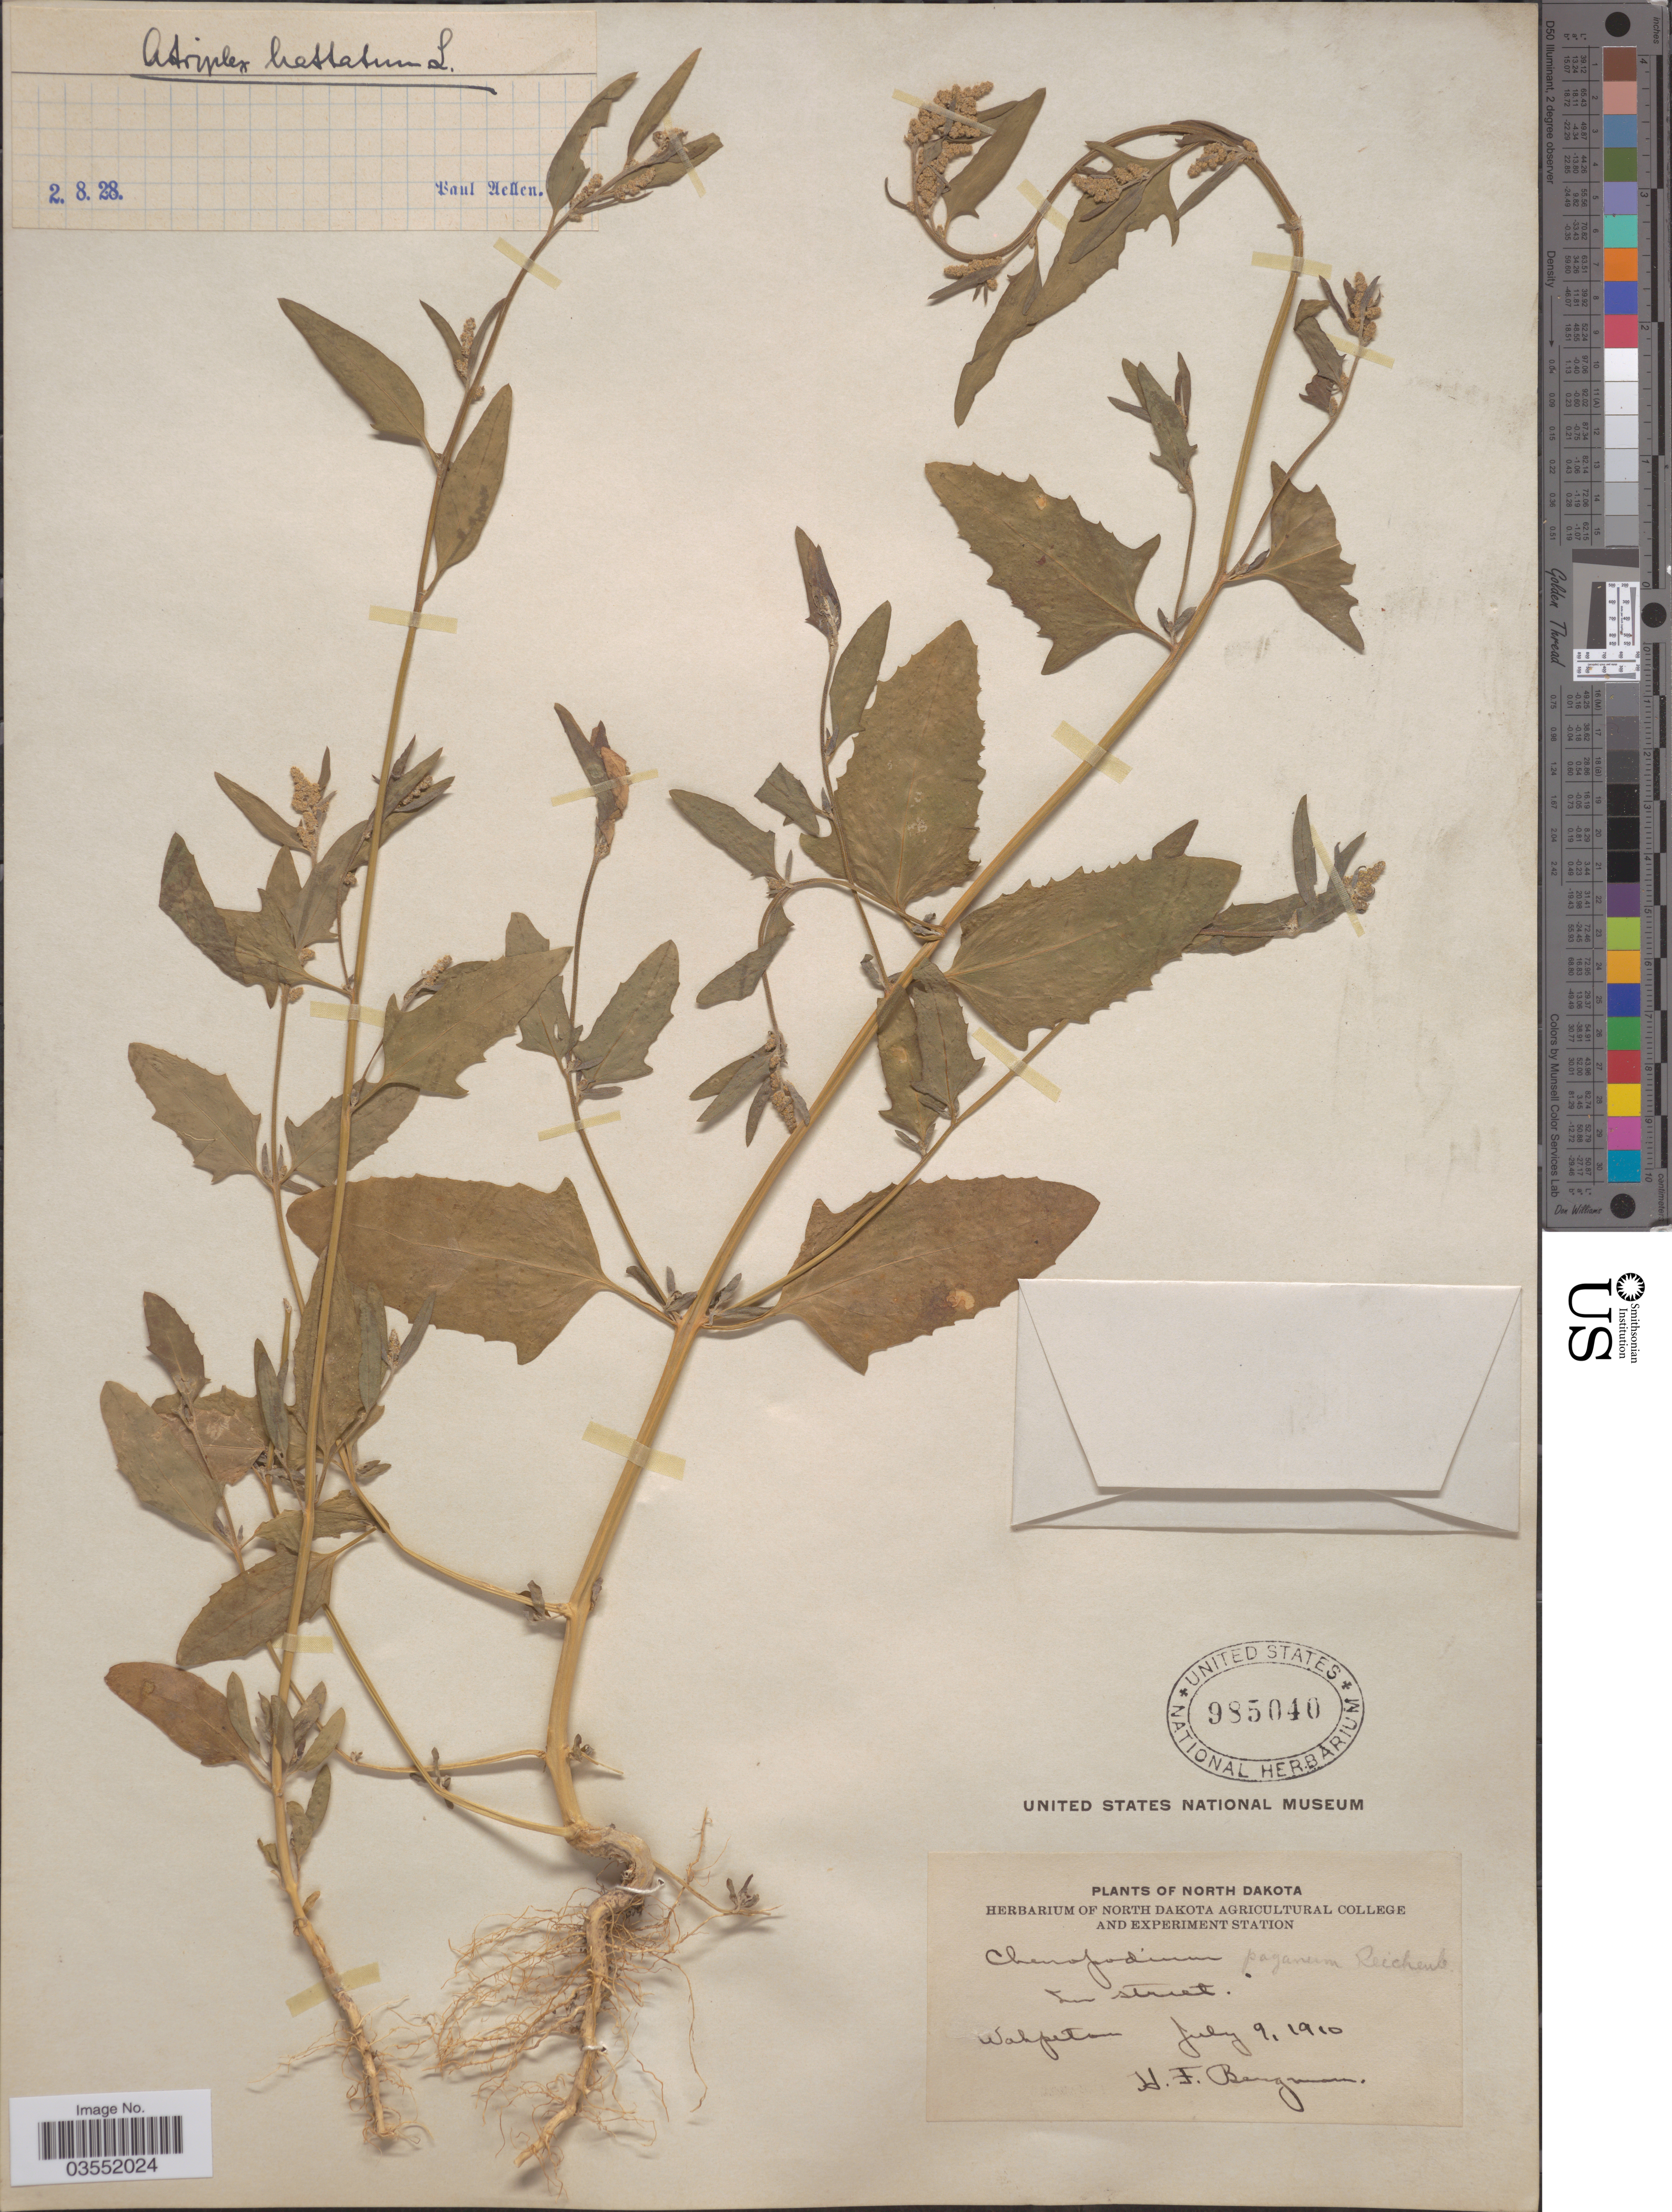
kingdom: Plantae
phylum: Tracheophyta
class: Magnoliopsida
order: Caryophyllales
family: Amaranthaceae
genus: Atriplex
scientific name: Atriplex hastata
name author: L.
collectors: H. Bergmann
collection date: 1910-07-09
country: United States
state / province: North Dakota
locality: In street. Wahpeton.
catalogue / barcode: US 985040